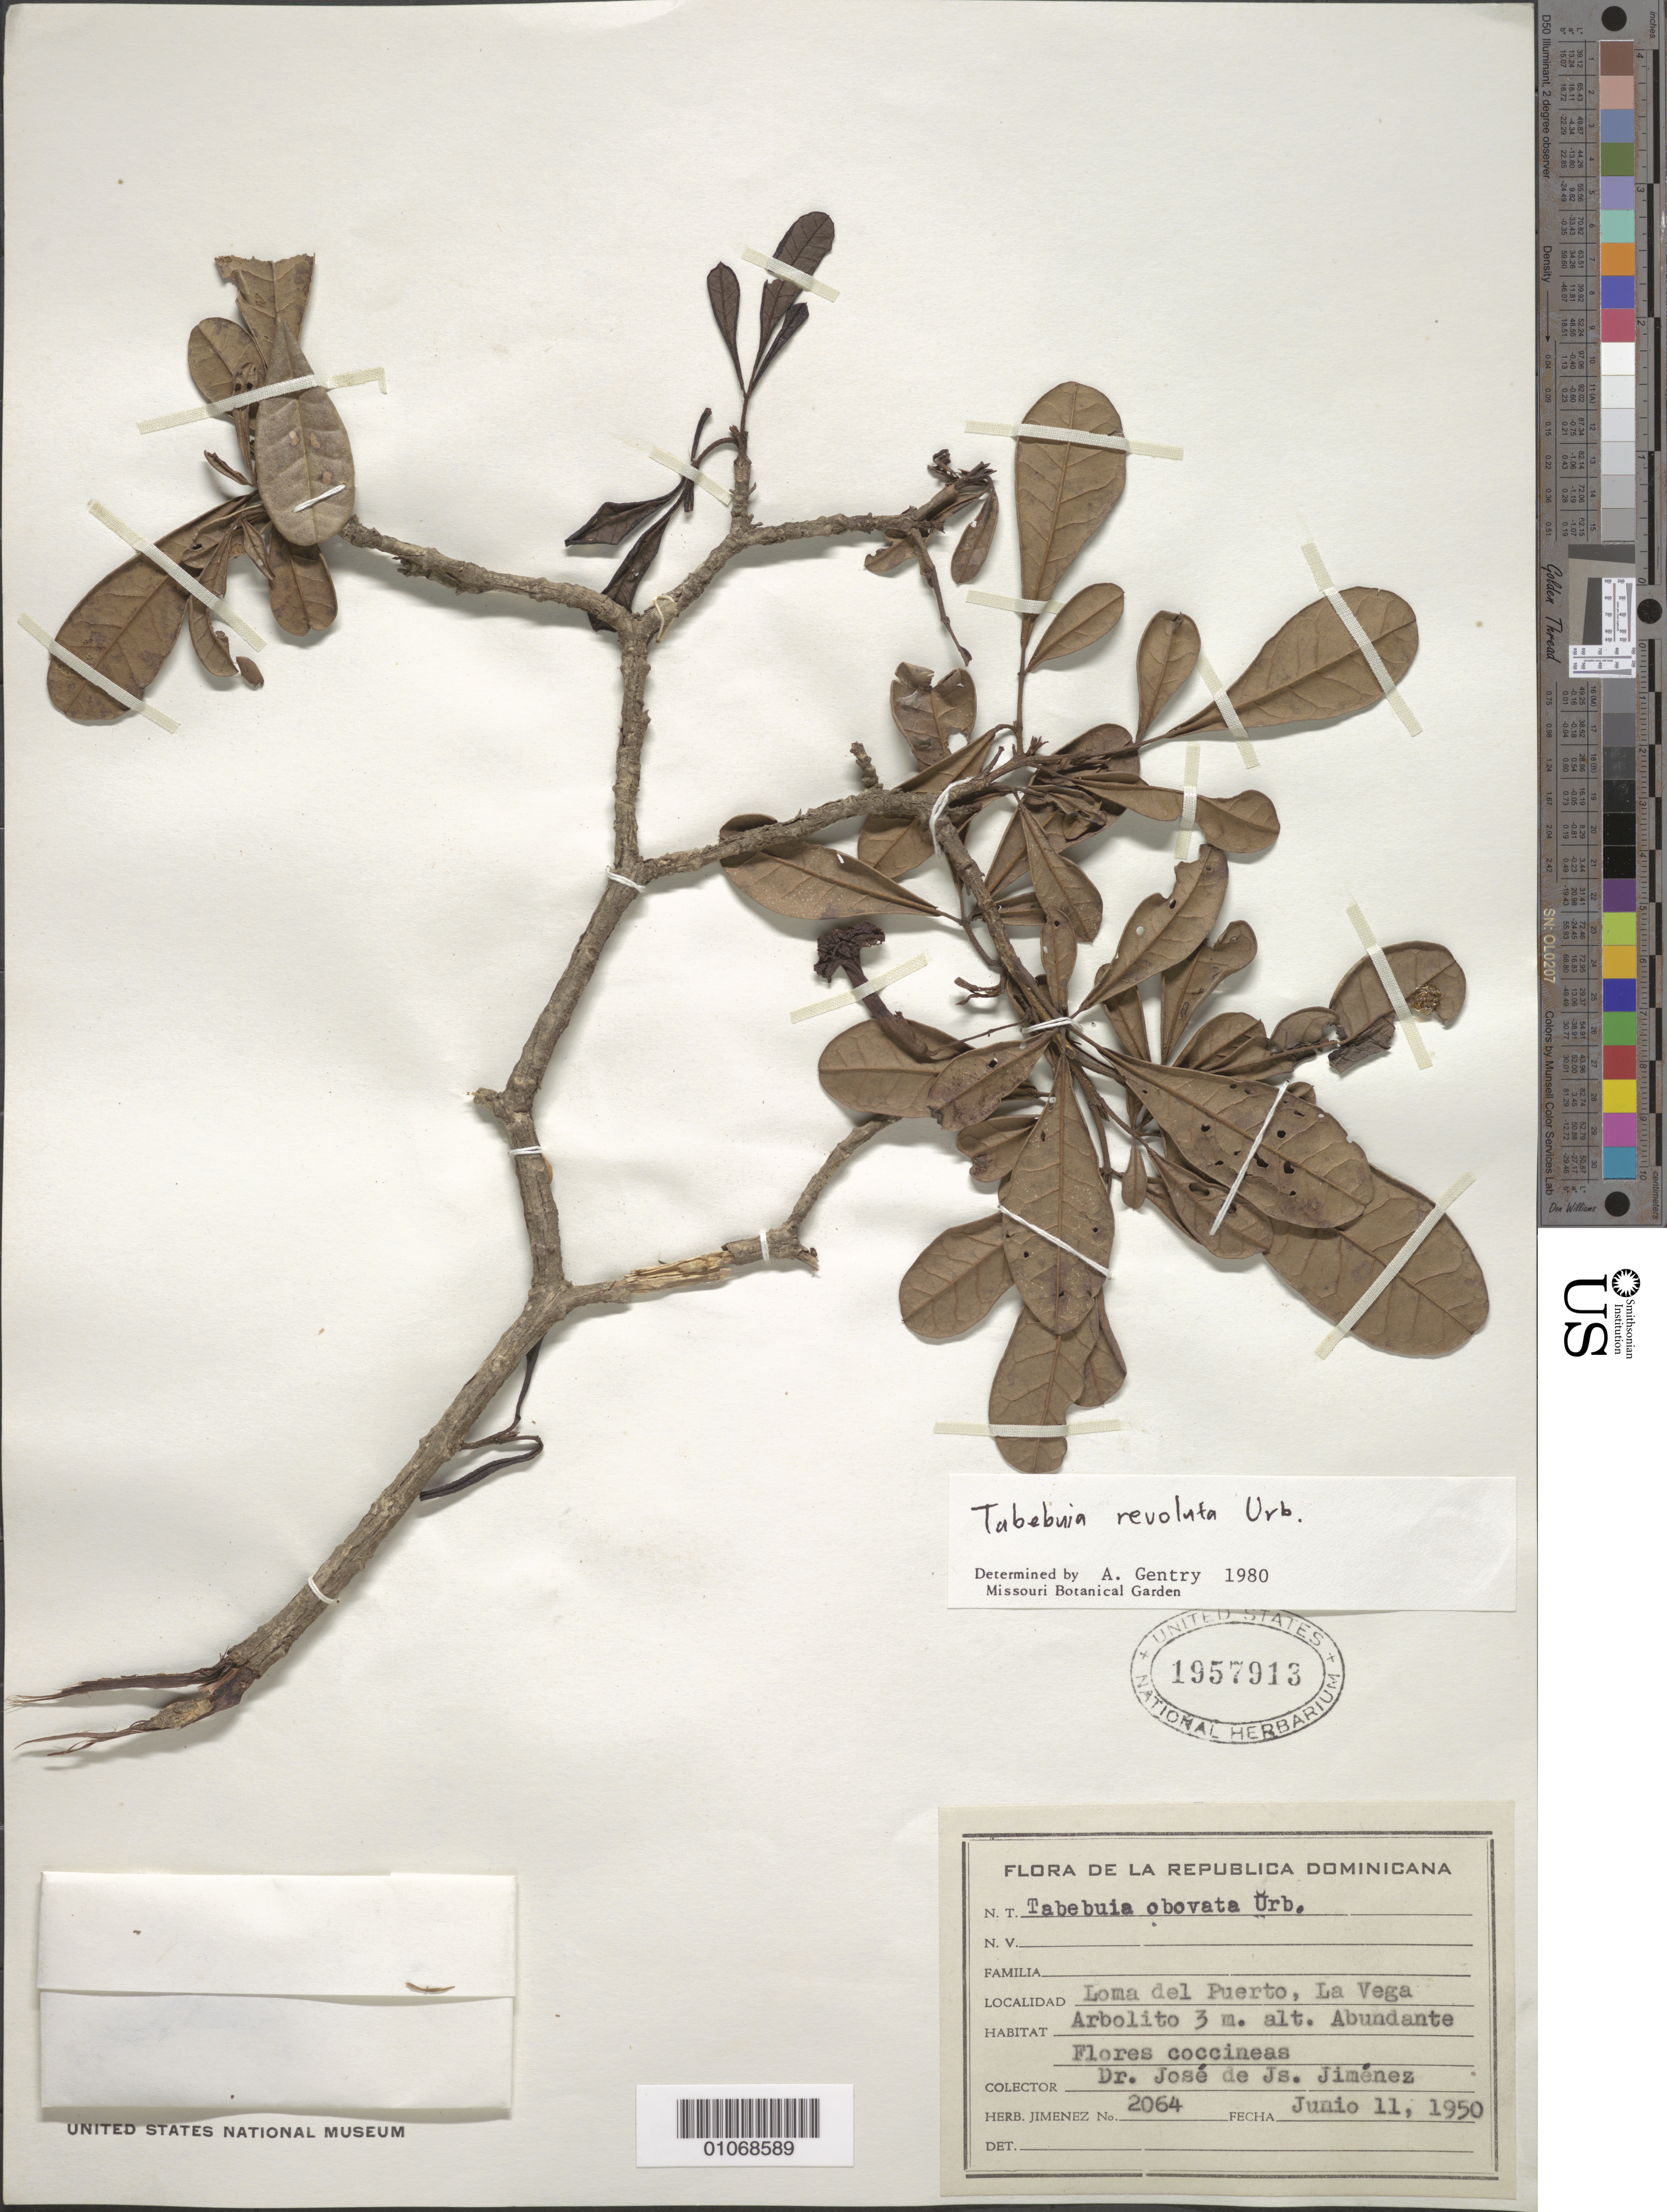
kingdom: Plantae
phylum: Tracheophyta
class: Magnoliopsida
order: Lamiales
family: Bignoniaceae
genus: Tabebuia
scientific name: Tabebuia revoluta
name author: (Urb.) Britton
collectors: J. J. Jiménez Almonte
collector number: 2064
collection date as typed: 11 Jun 1950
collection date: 1950-06-11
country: Dominican Republic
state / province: La Vega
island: Hispaniola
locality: Loma del Puerto.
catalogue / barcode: US 1957913